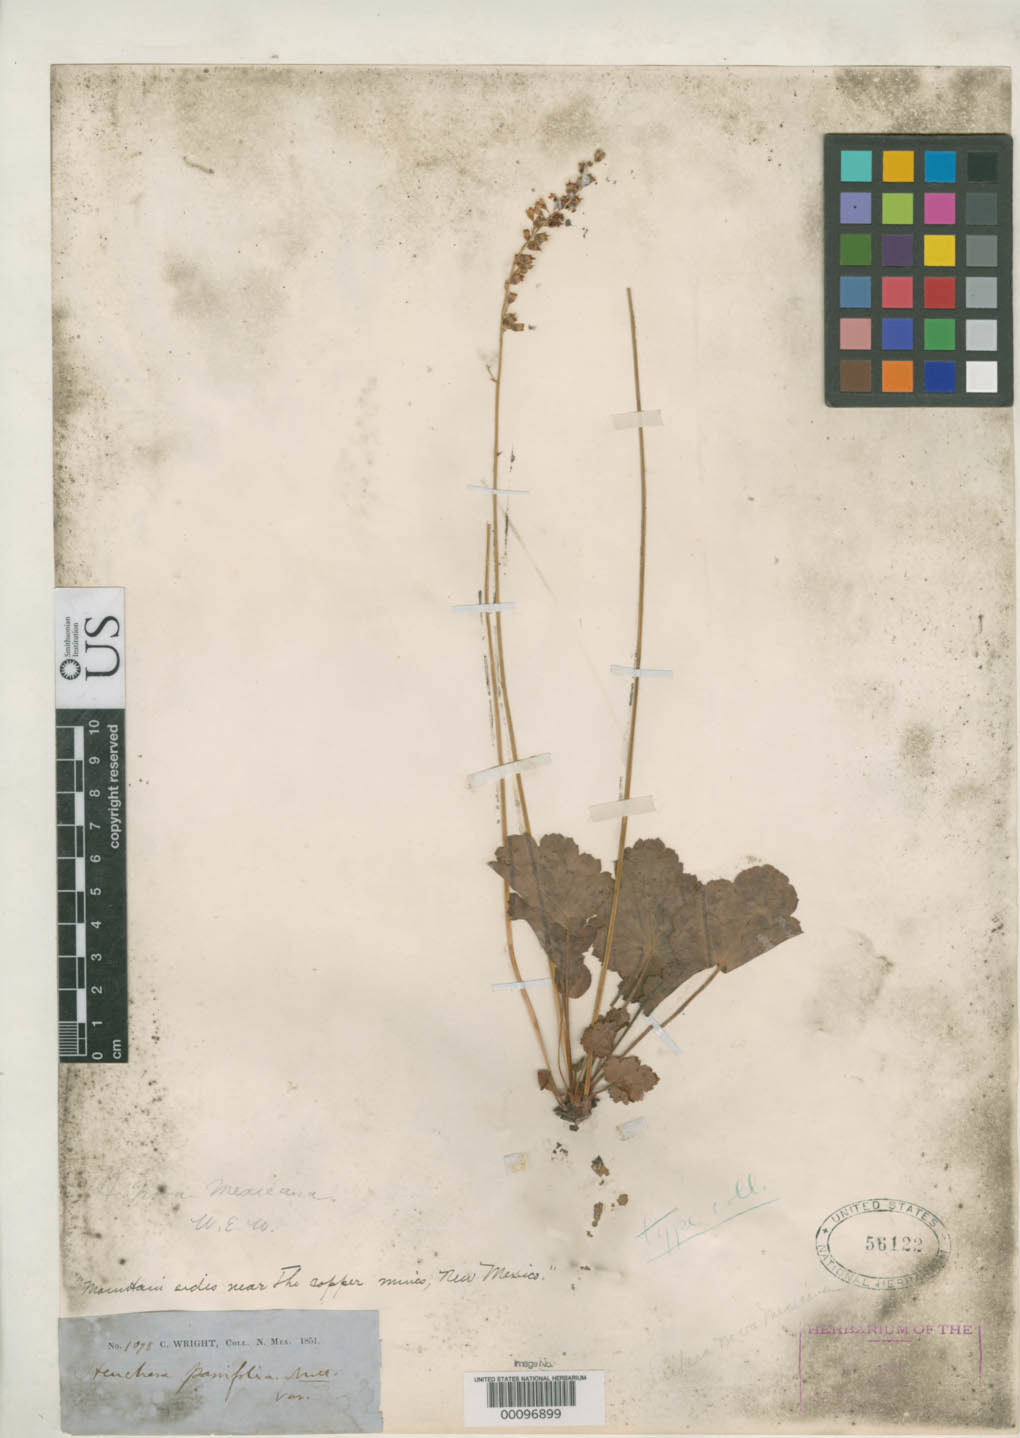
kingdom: Plantae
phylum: Tracheophyta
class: Magnoliopsida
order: Saxifragales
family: Saxifragaceae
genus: Heuchera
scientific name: Heuchera nova-mexicana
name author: Wheelock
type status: Isolectotype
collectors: C. Wright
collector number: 1098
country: United States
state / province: New Mexico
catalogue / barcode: US 56122